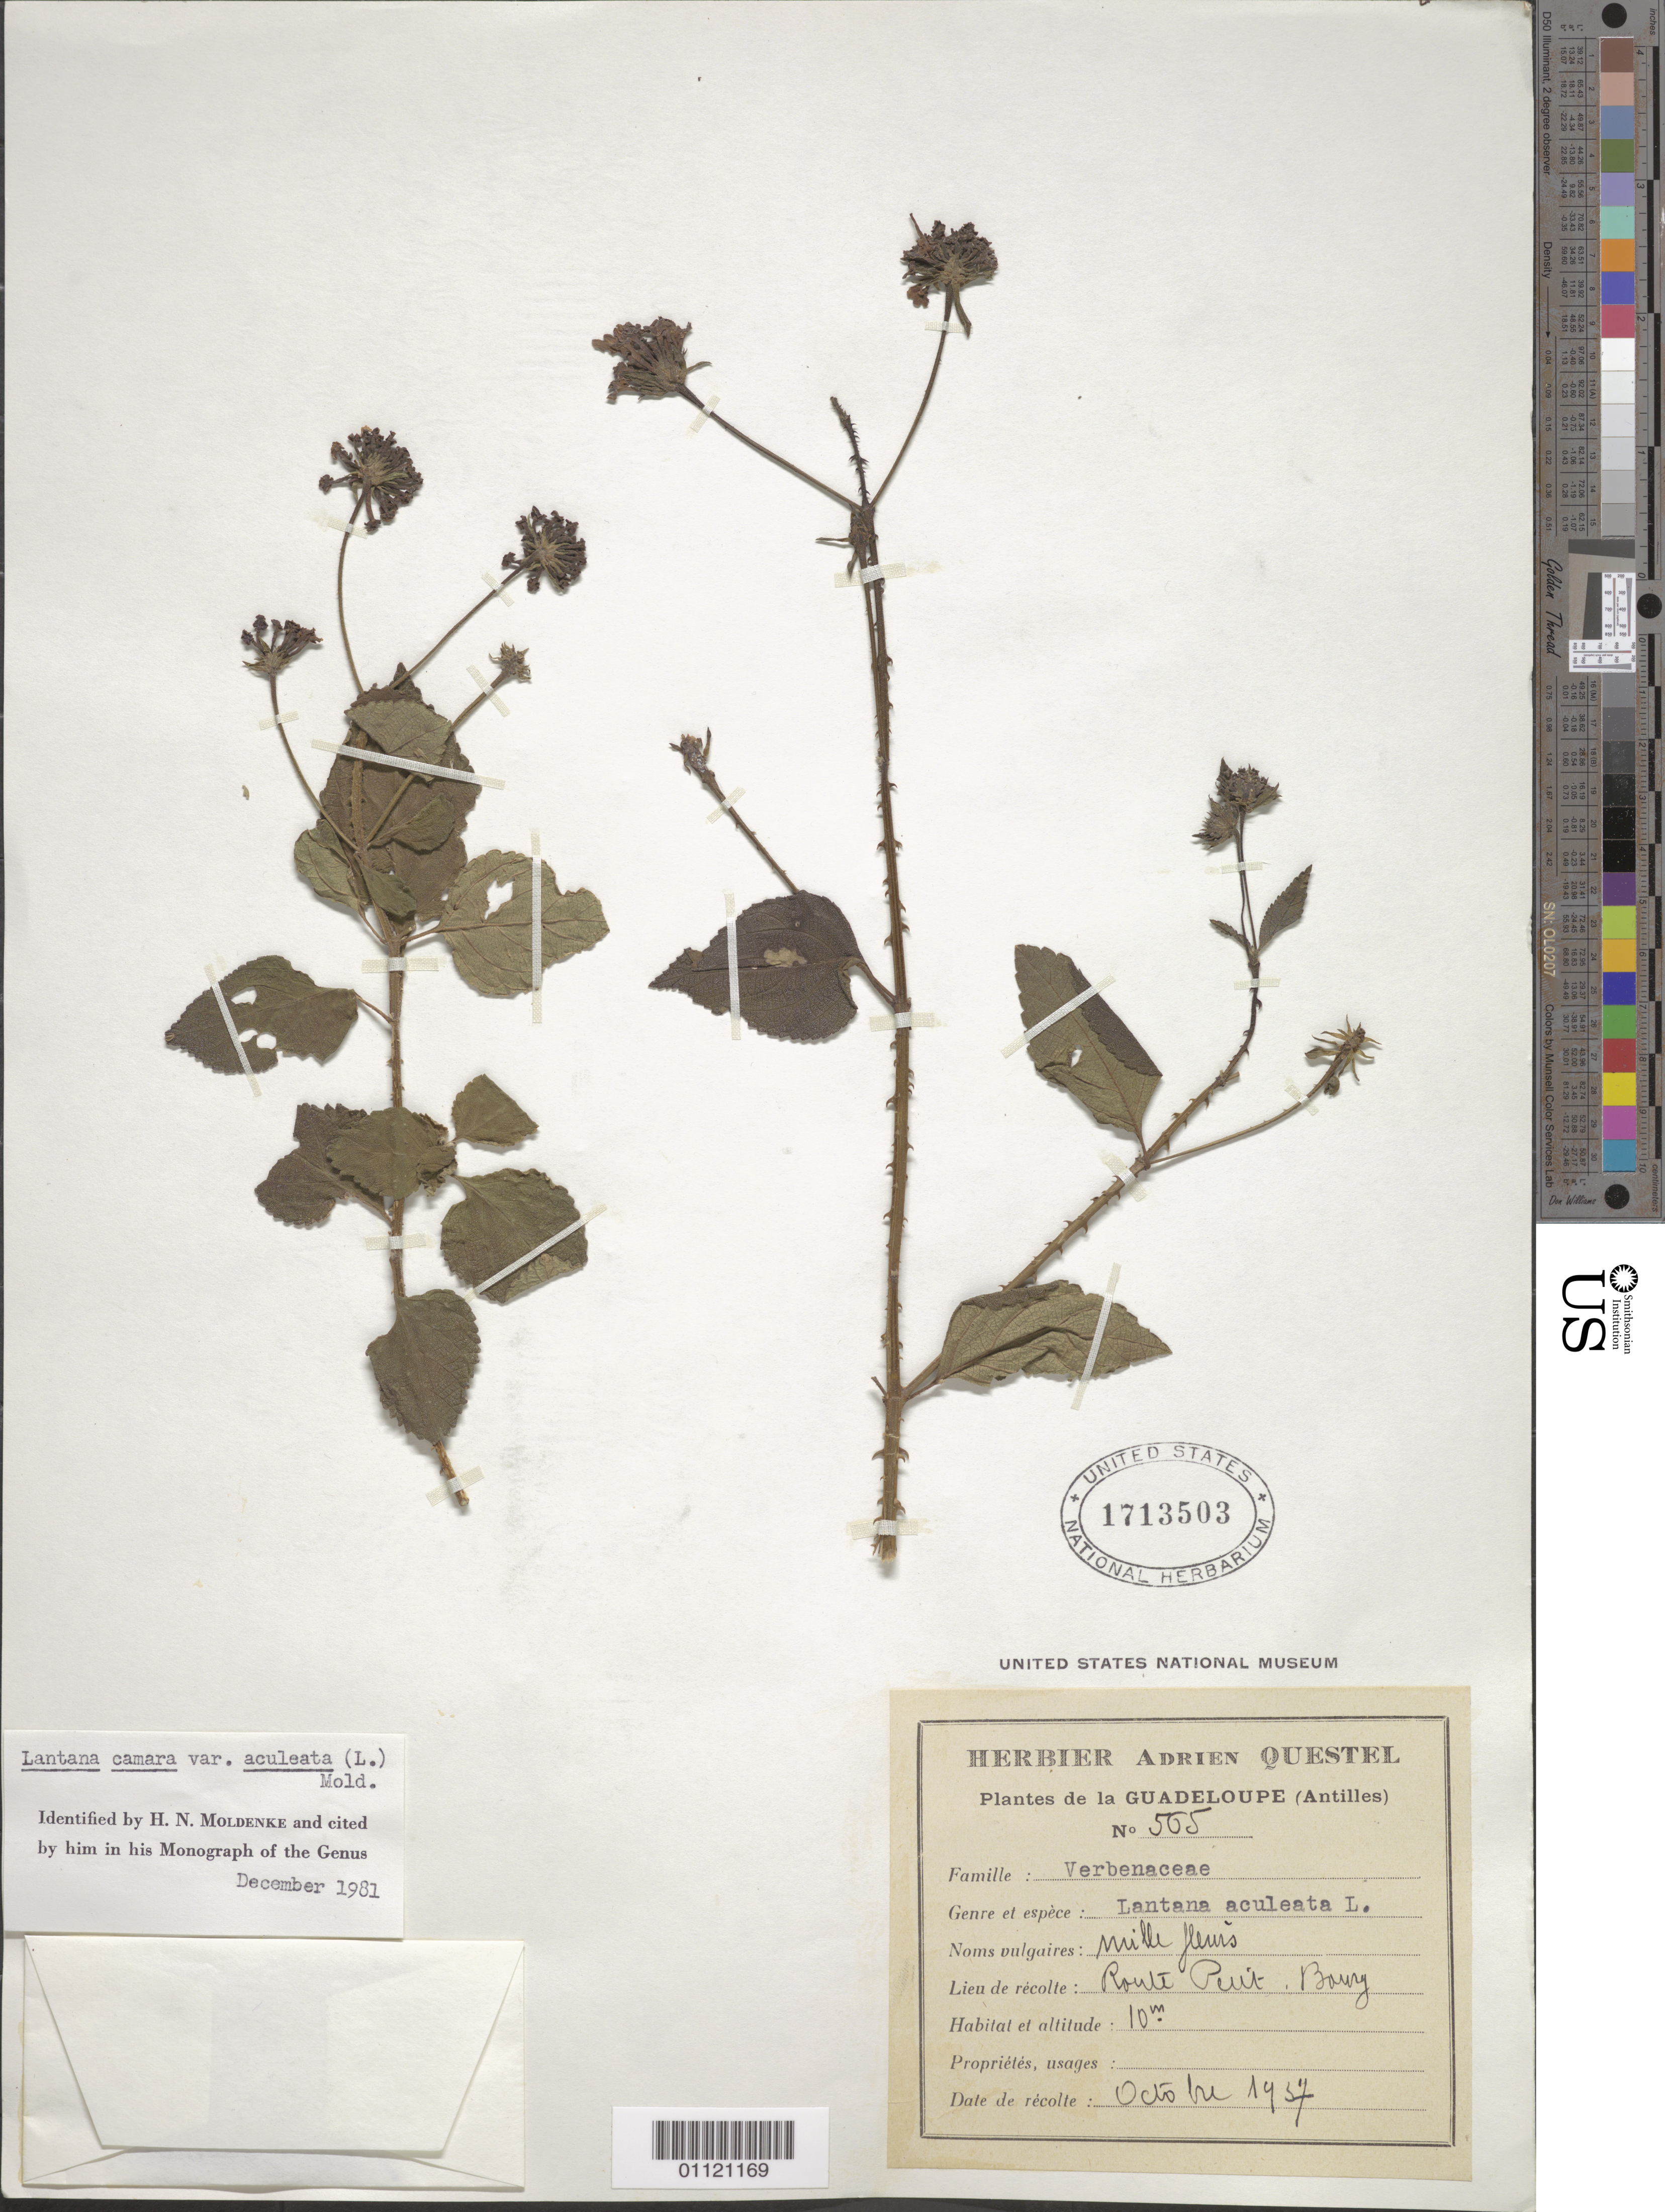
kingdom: Plantae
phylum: Tracheophyta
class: Magnoliopsida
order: Lamiales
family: Verbenaceae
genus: Lantana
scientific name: Lantana camara var. aculeata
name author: (L.) Moldenke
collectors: A. Questel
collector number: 565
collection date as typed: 01 Oct 1957 to 31 Oct 1957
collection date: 1957-10-01/1957-10-31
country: Guadeloupe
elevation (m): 10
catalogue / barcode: US 1713503